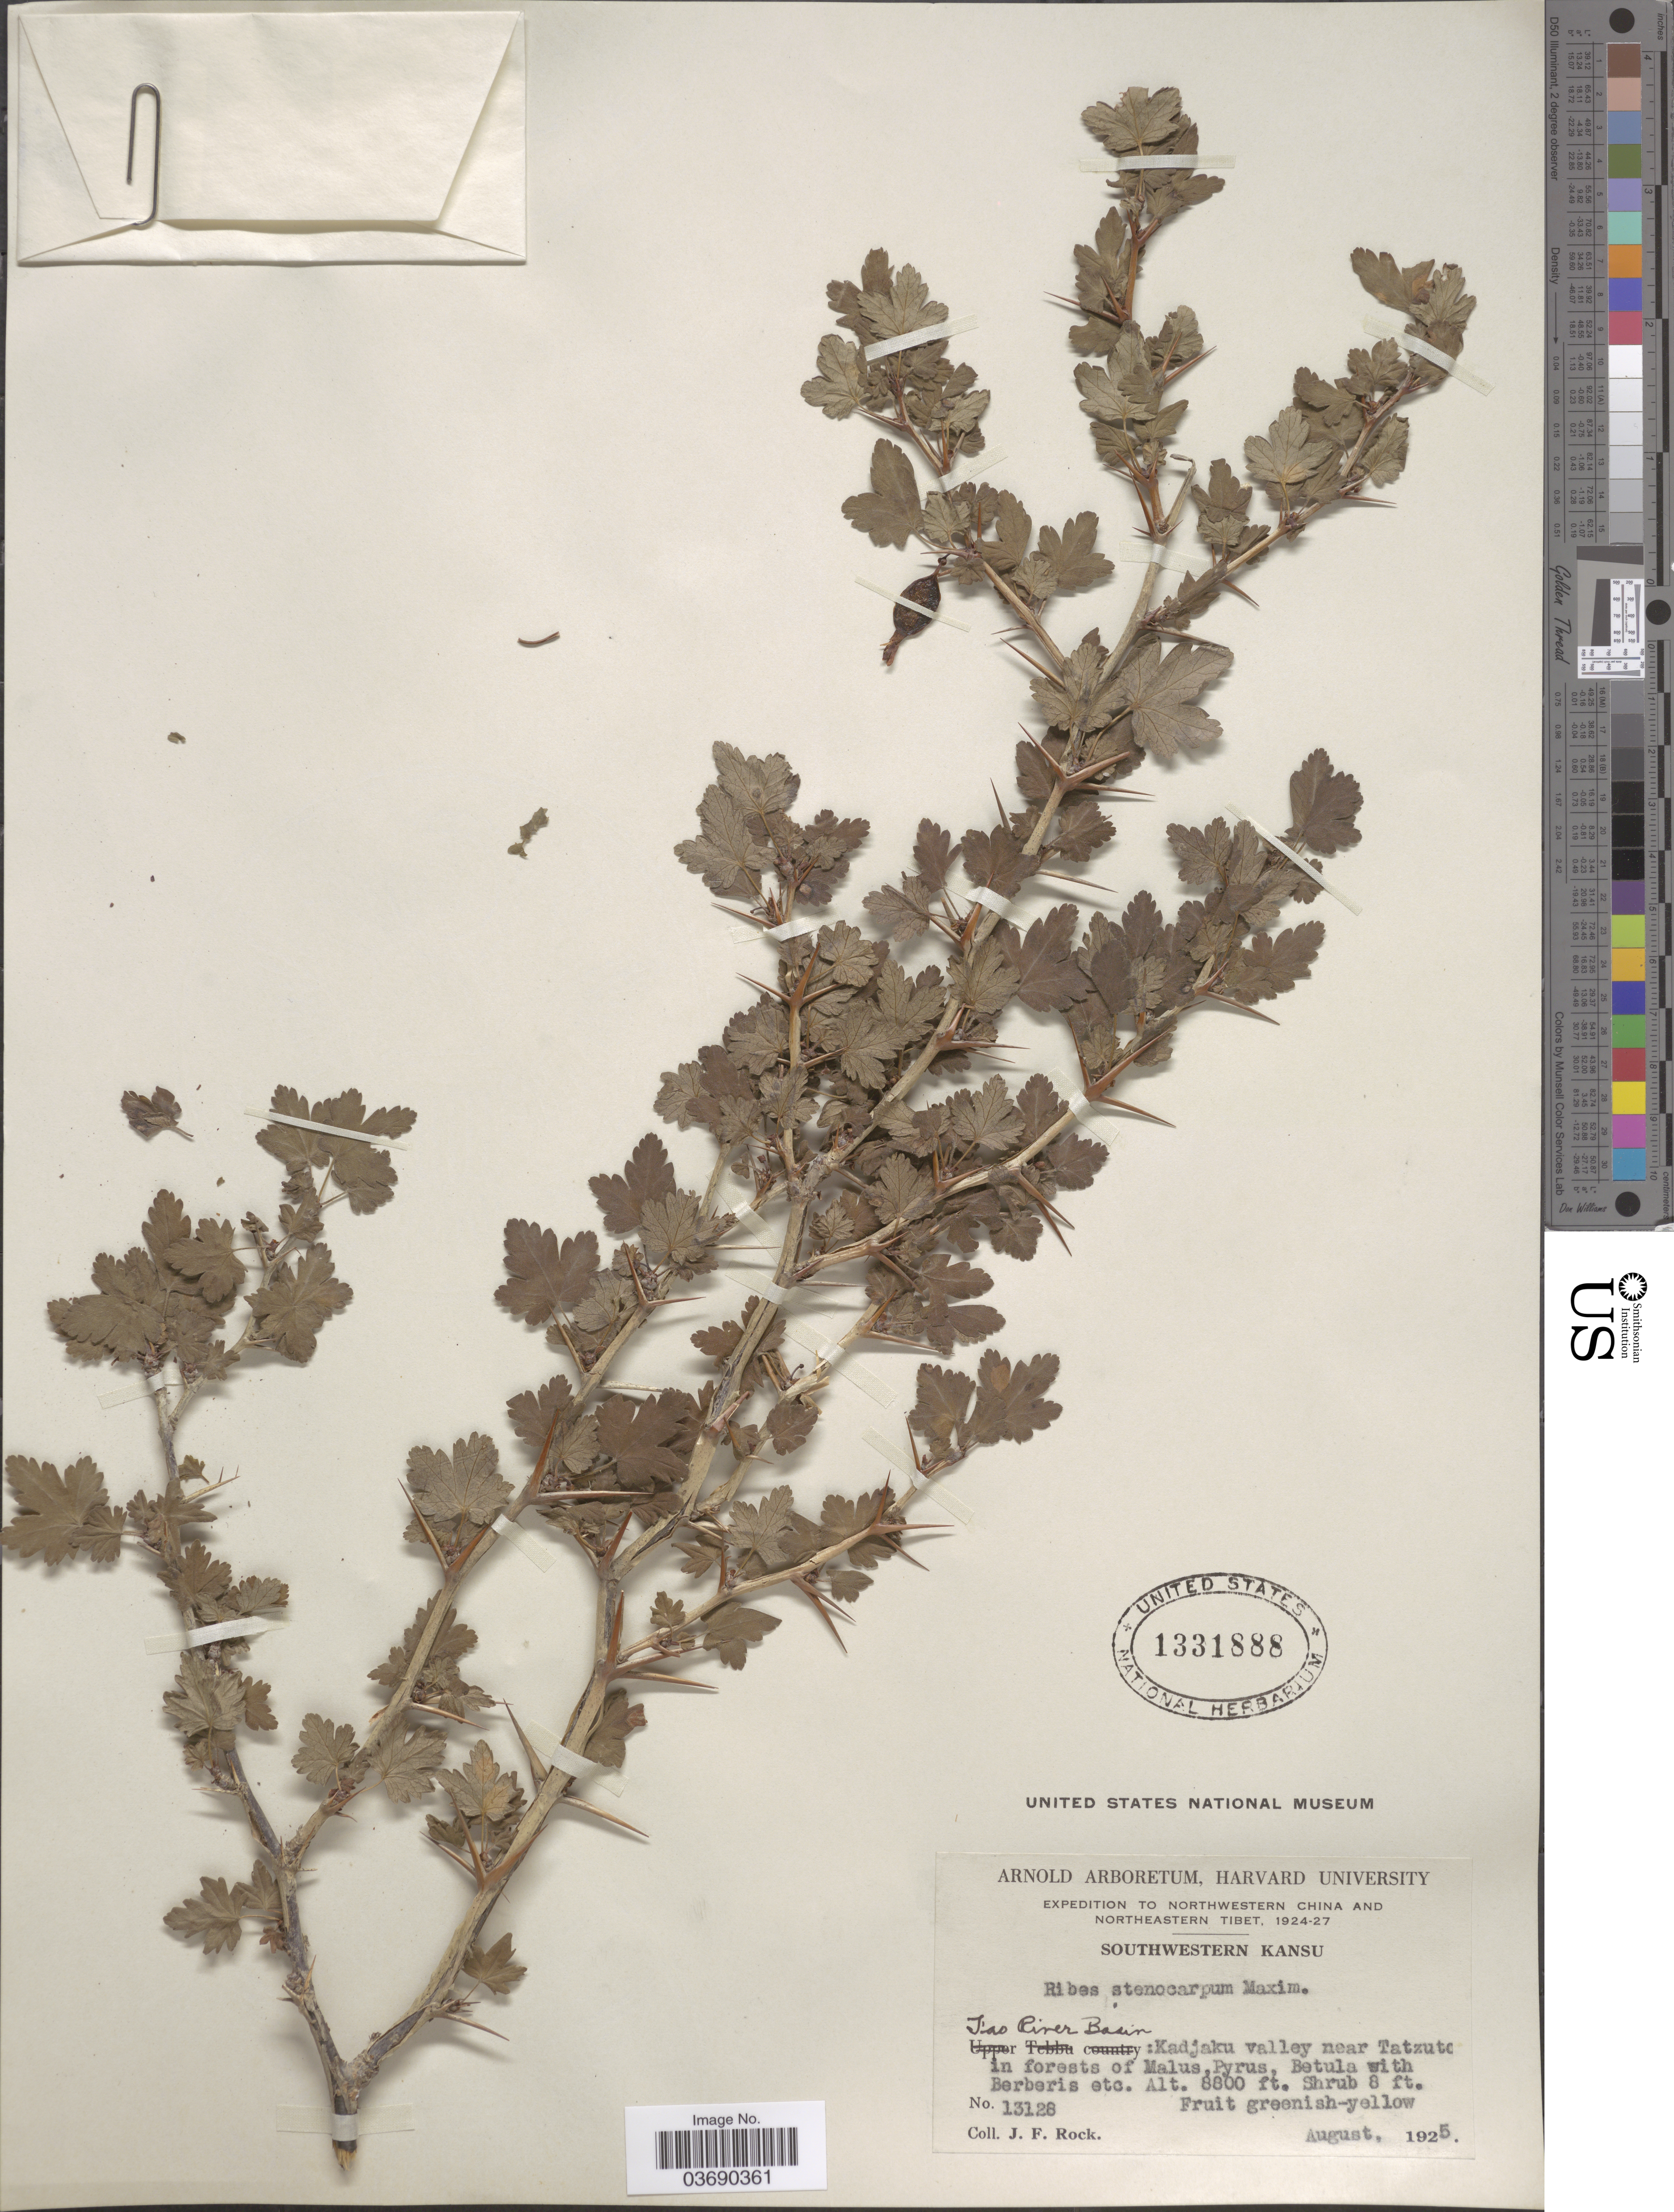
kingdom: Plantae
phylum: Tracheophyta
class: Magnoliopsida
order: Saxifragales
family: Grossulariaceae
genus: Ribes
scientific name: Ribes stenocarpum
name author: Maxim.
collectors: J. Rock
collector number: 13128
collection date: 1925-08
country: China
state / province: Gansu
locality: Northwestern China and Northeastern Tibet. Southwestern Kansu. T'ao River Basin: Kadjaku valley near Tatzut!.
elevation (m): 2682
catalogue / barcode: US 1331888